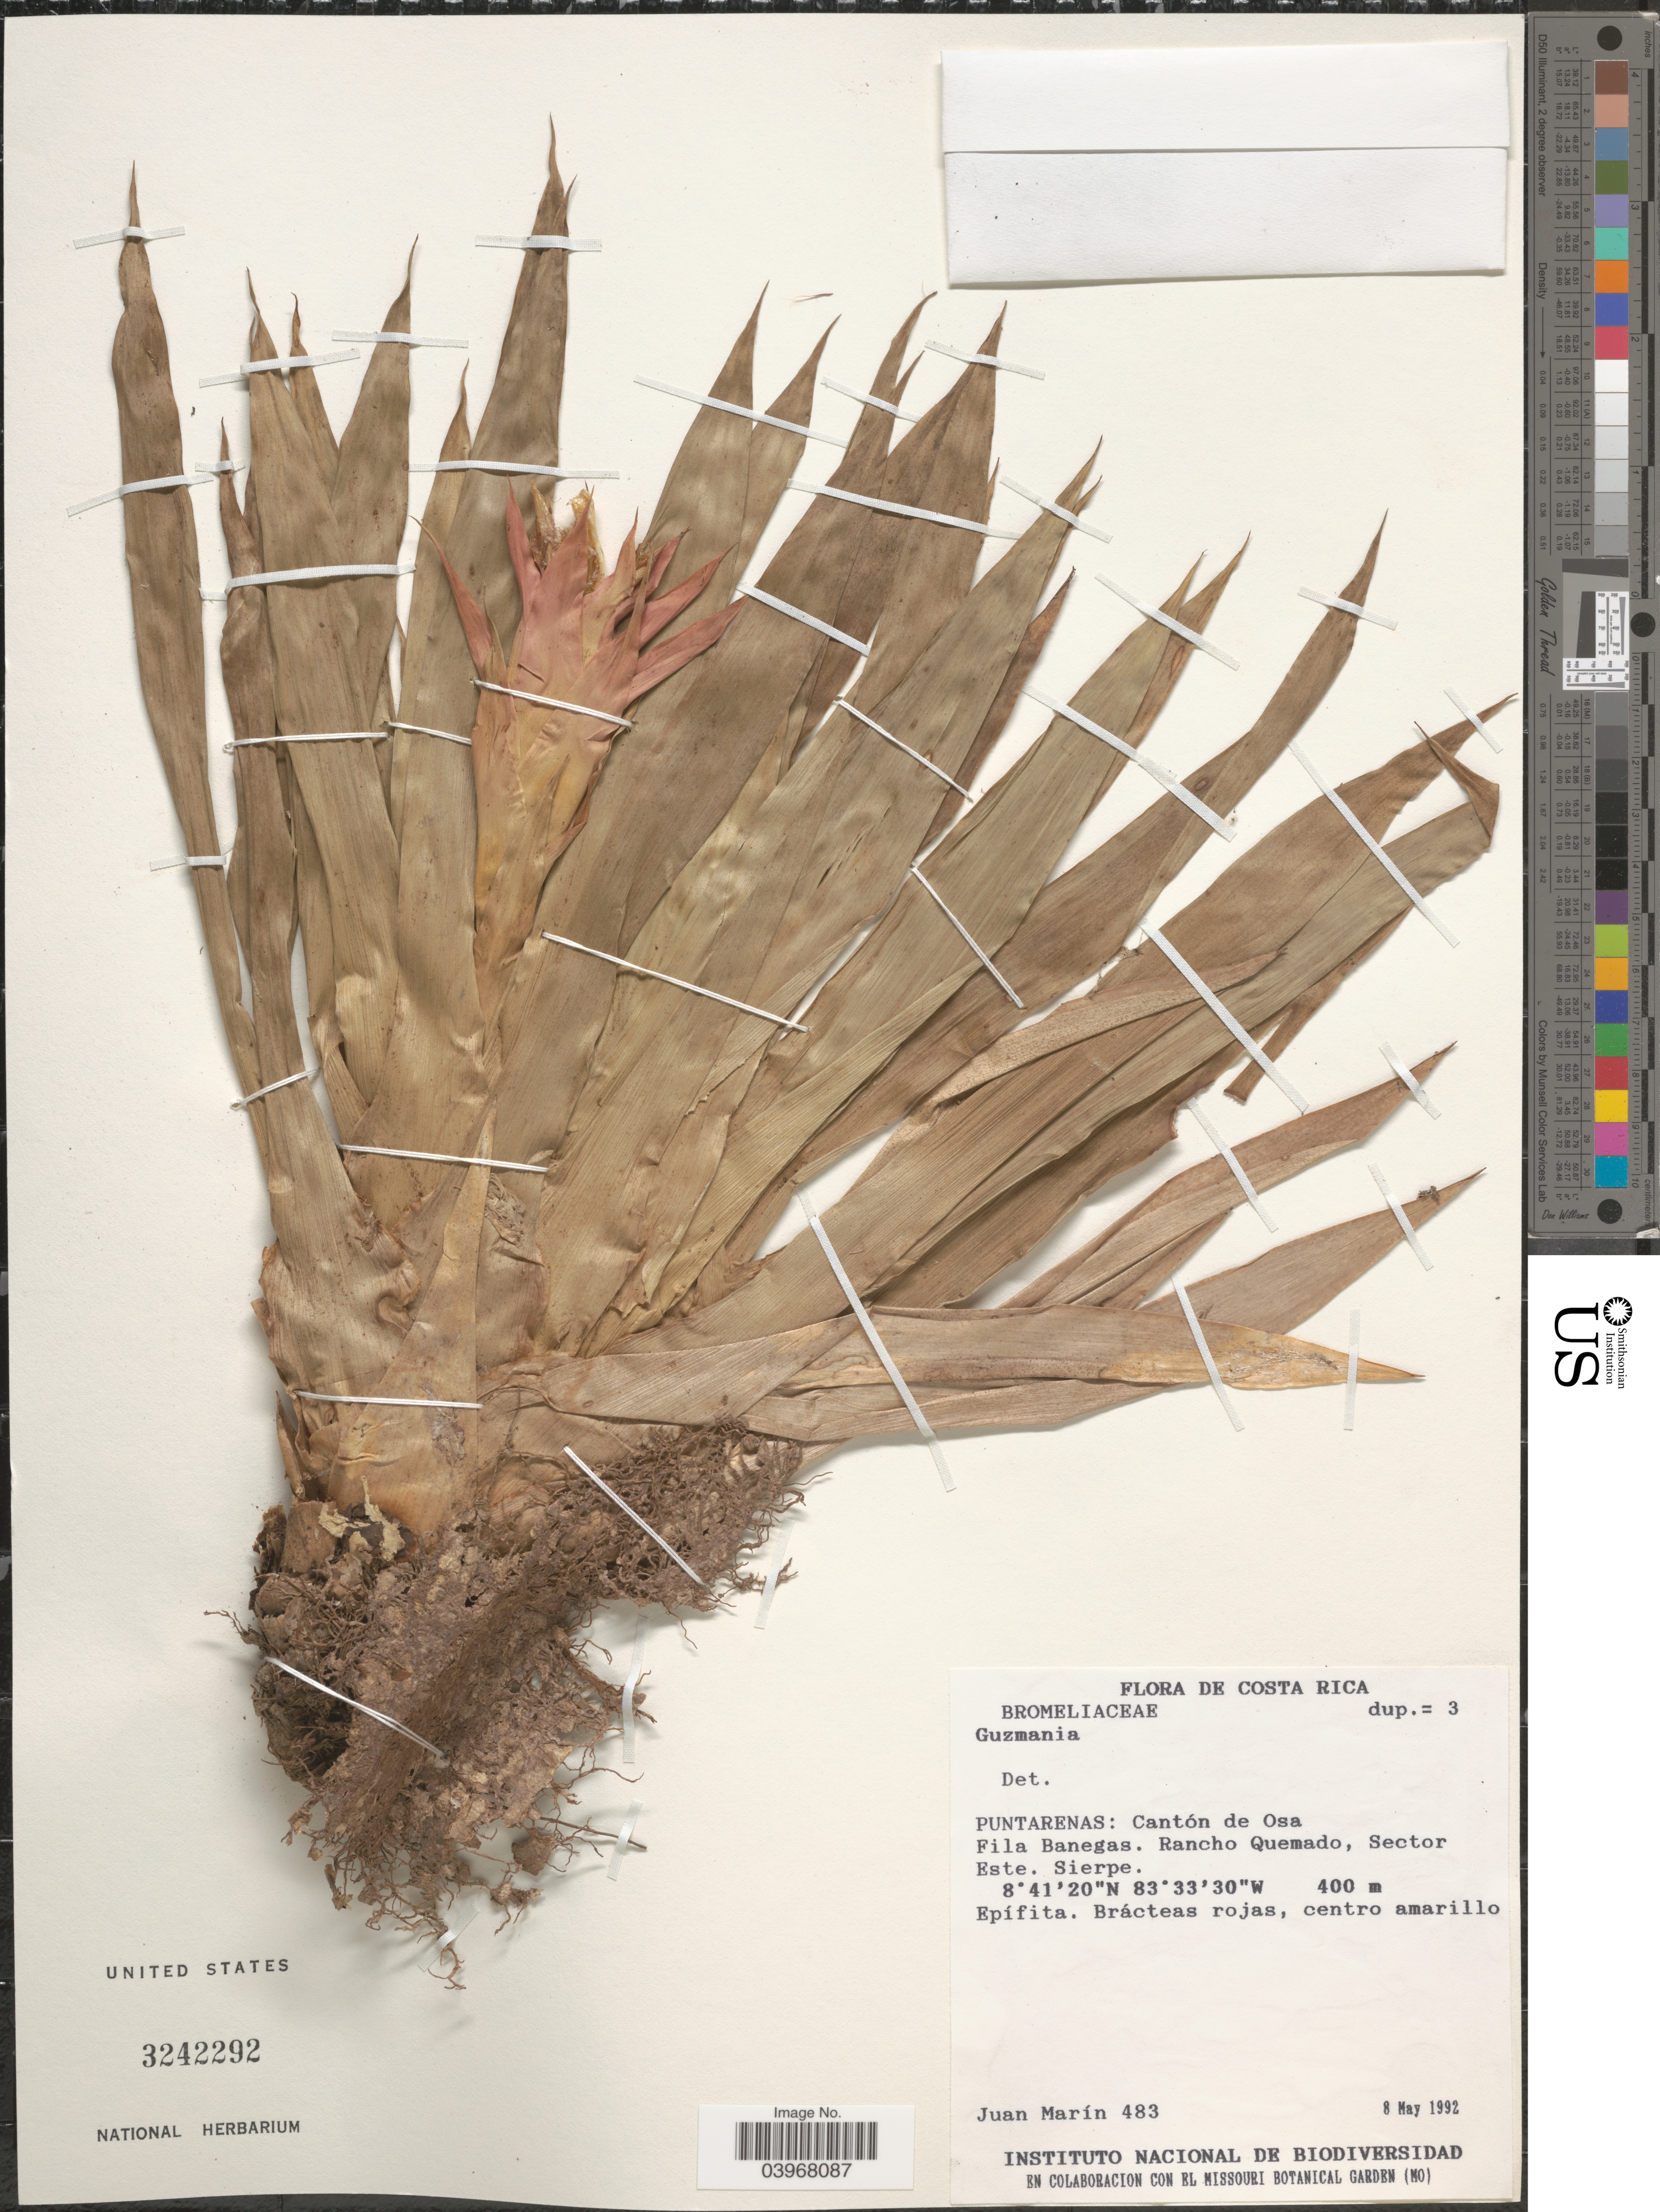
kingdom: Plantae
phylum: Tracheophyta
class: Liliopsida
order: Poales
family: Bromeliaceae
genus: Guzmania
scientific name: Guzmania sp.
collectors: J. Marín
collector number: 483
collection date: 1992-05-08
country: Costa Rica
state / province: Puntarenas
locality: Cantón de Osa. Fila Banegas. Rancho Quemado, Sector Este.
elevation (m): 400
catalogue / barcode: US 3242292